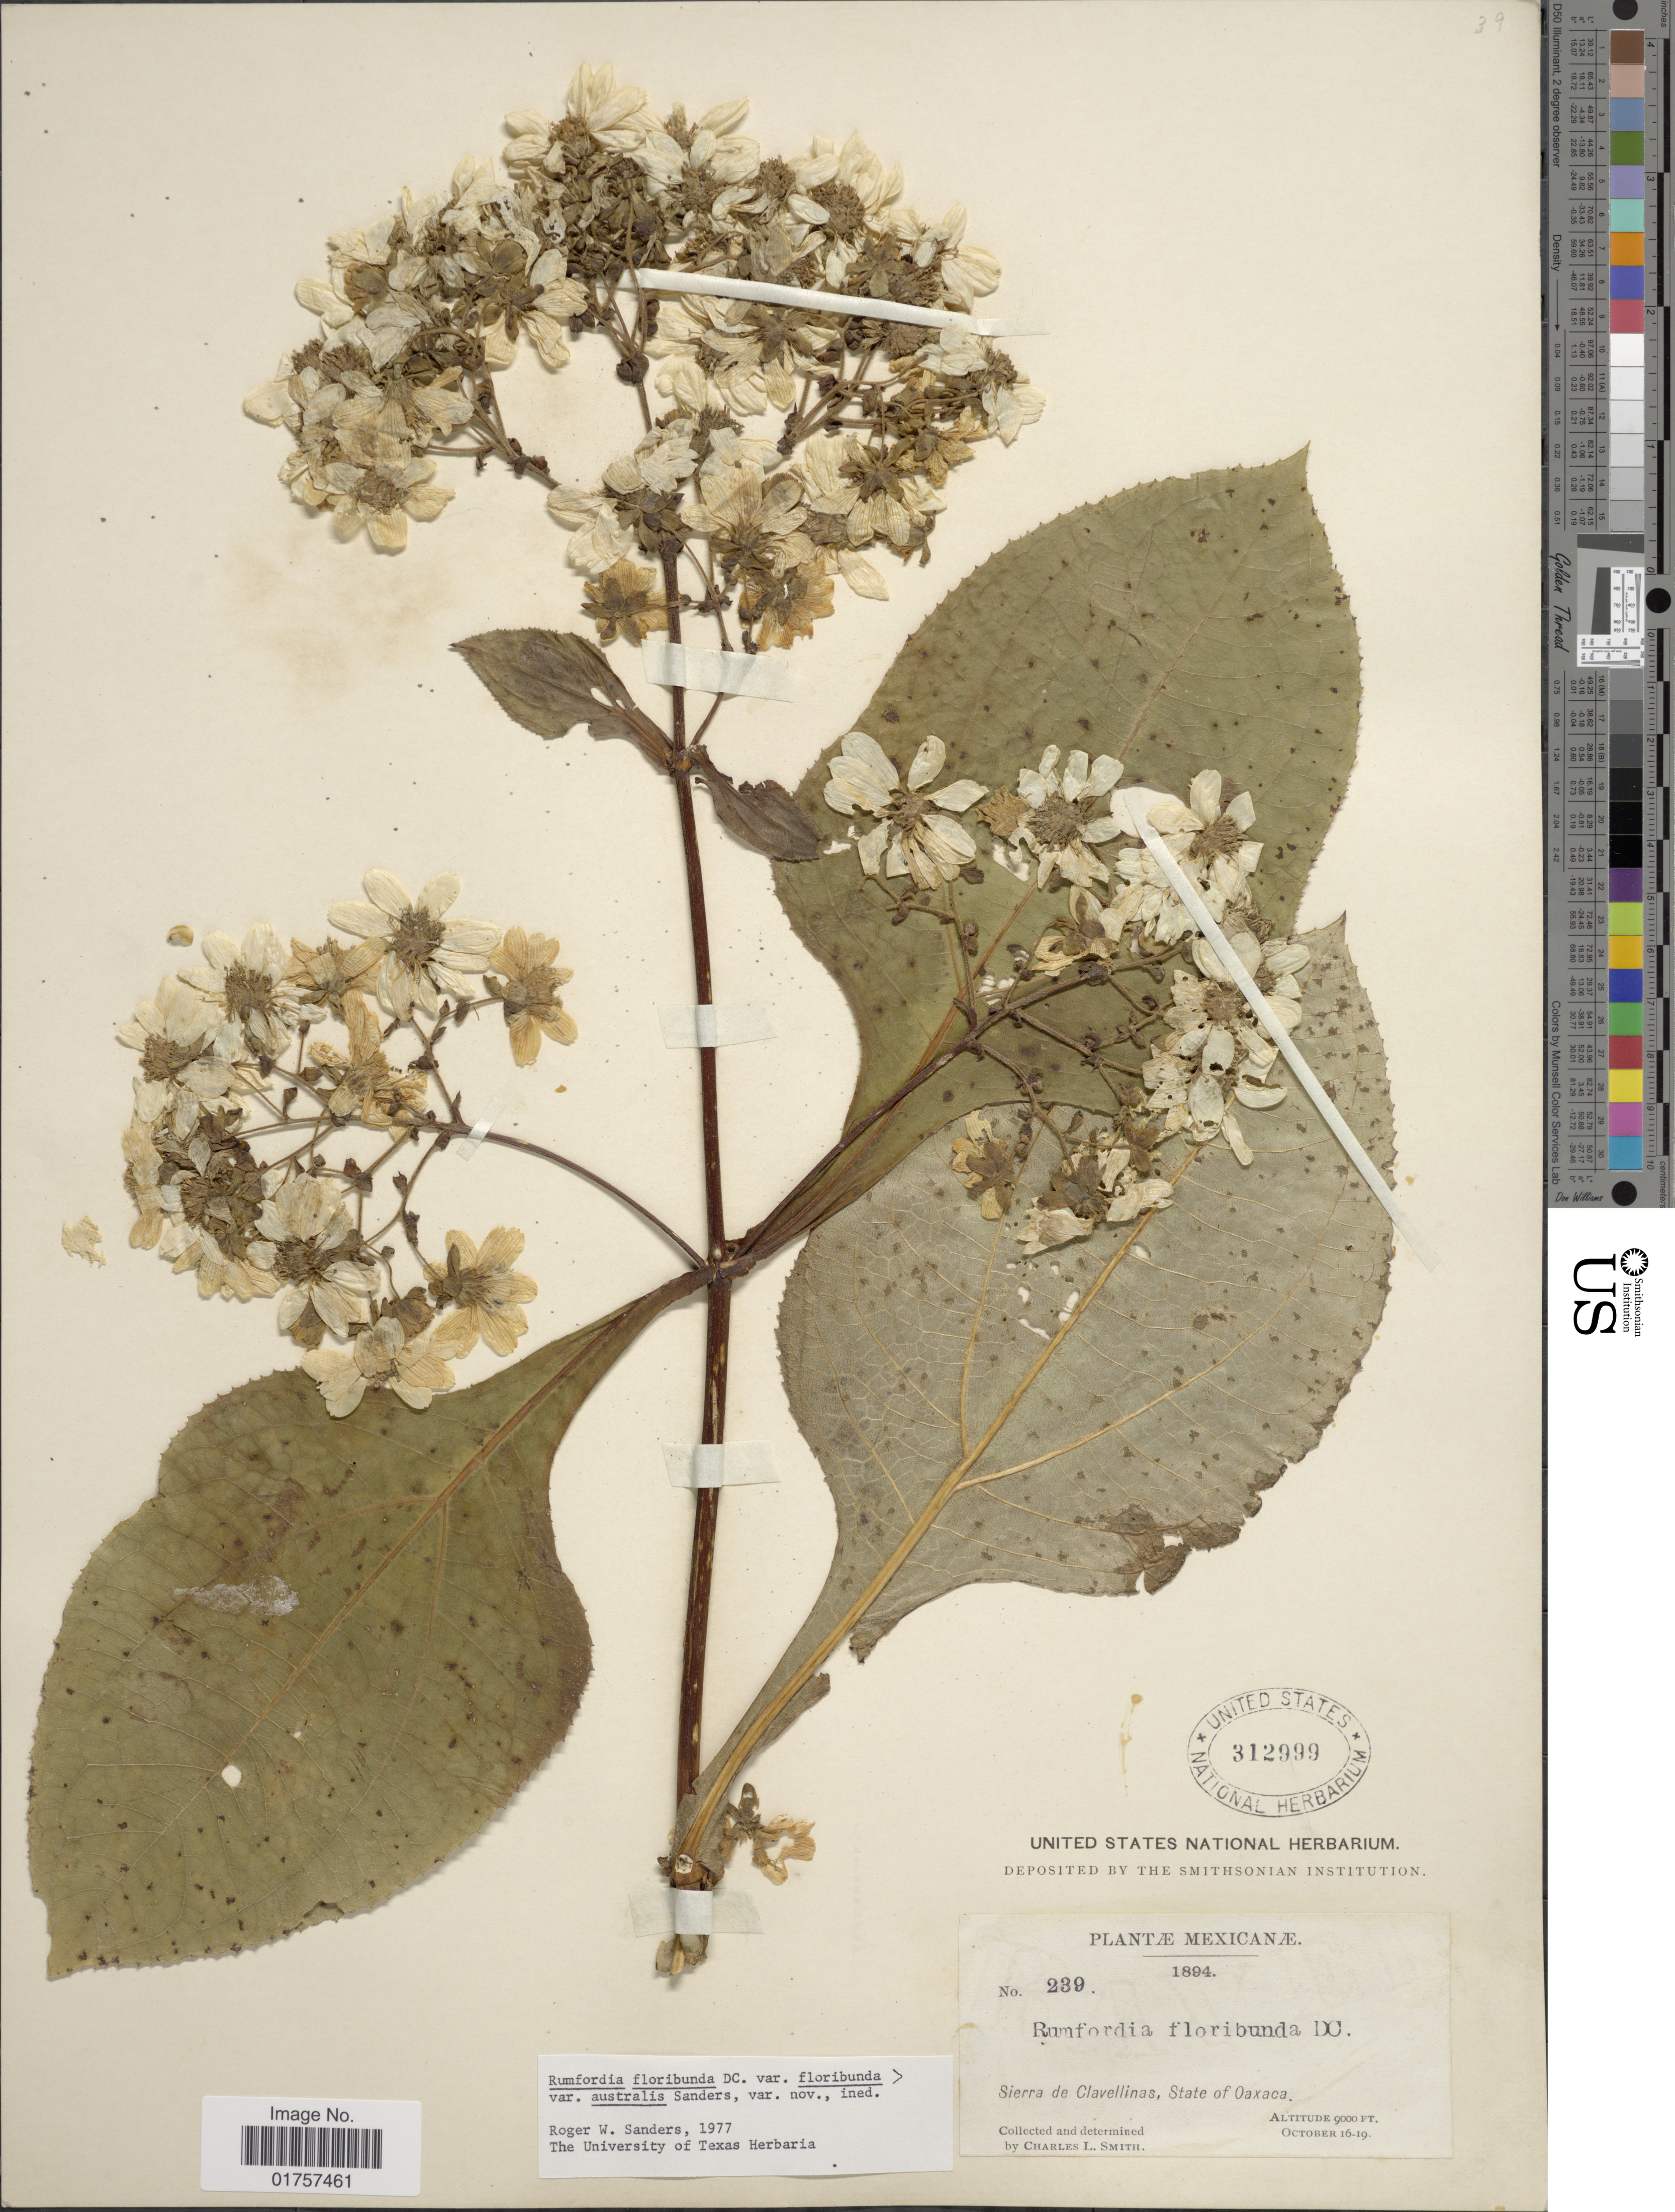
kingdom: Plantae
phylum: Tracheophyta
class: Magnoliopsida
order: Asterales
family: Asteraceae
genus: Rumfordia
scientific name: Rumfordia floribunda var. australis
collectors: C. L. Smith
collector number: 239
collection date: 1894-10-16/1894-10-19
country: Mexico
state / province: Oaxaca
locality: Sierra de Clavellinas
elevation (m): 2743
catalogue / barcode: US 312999